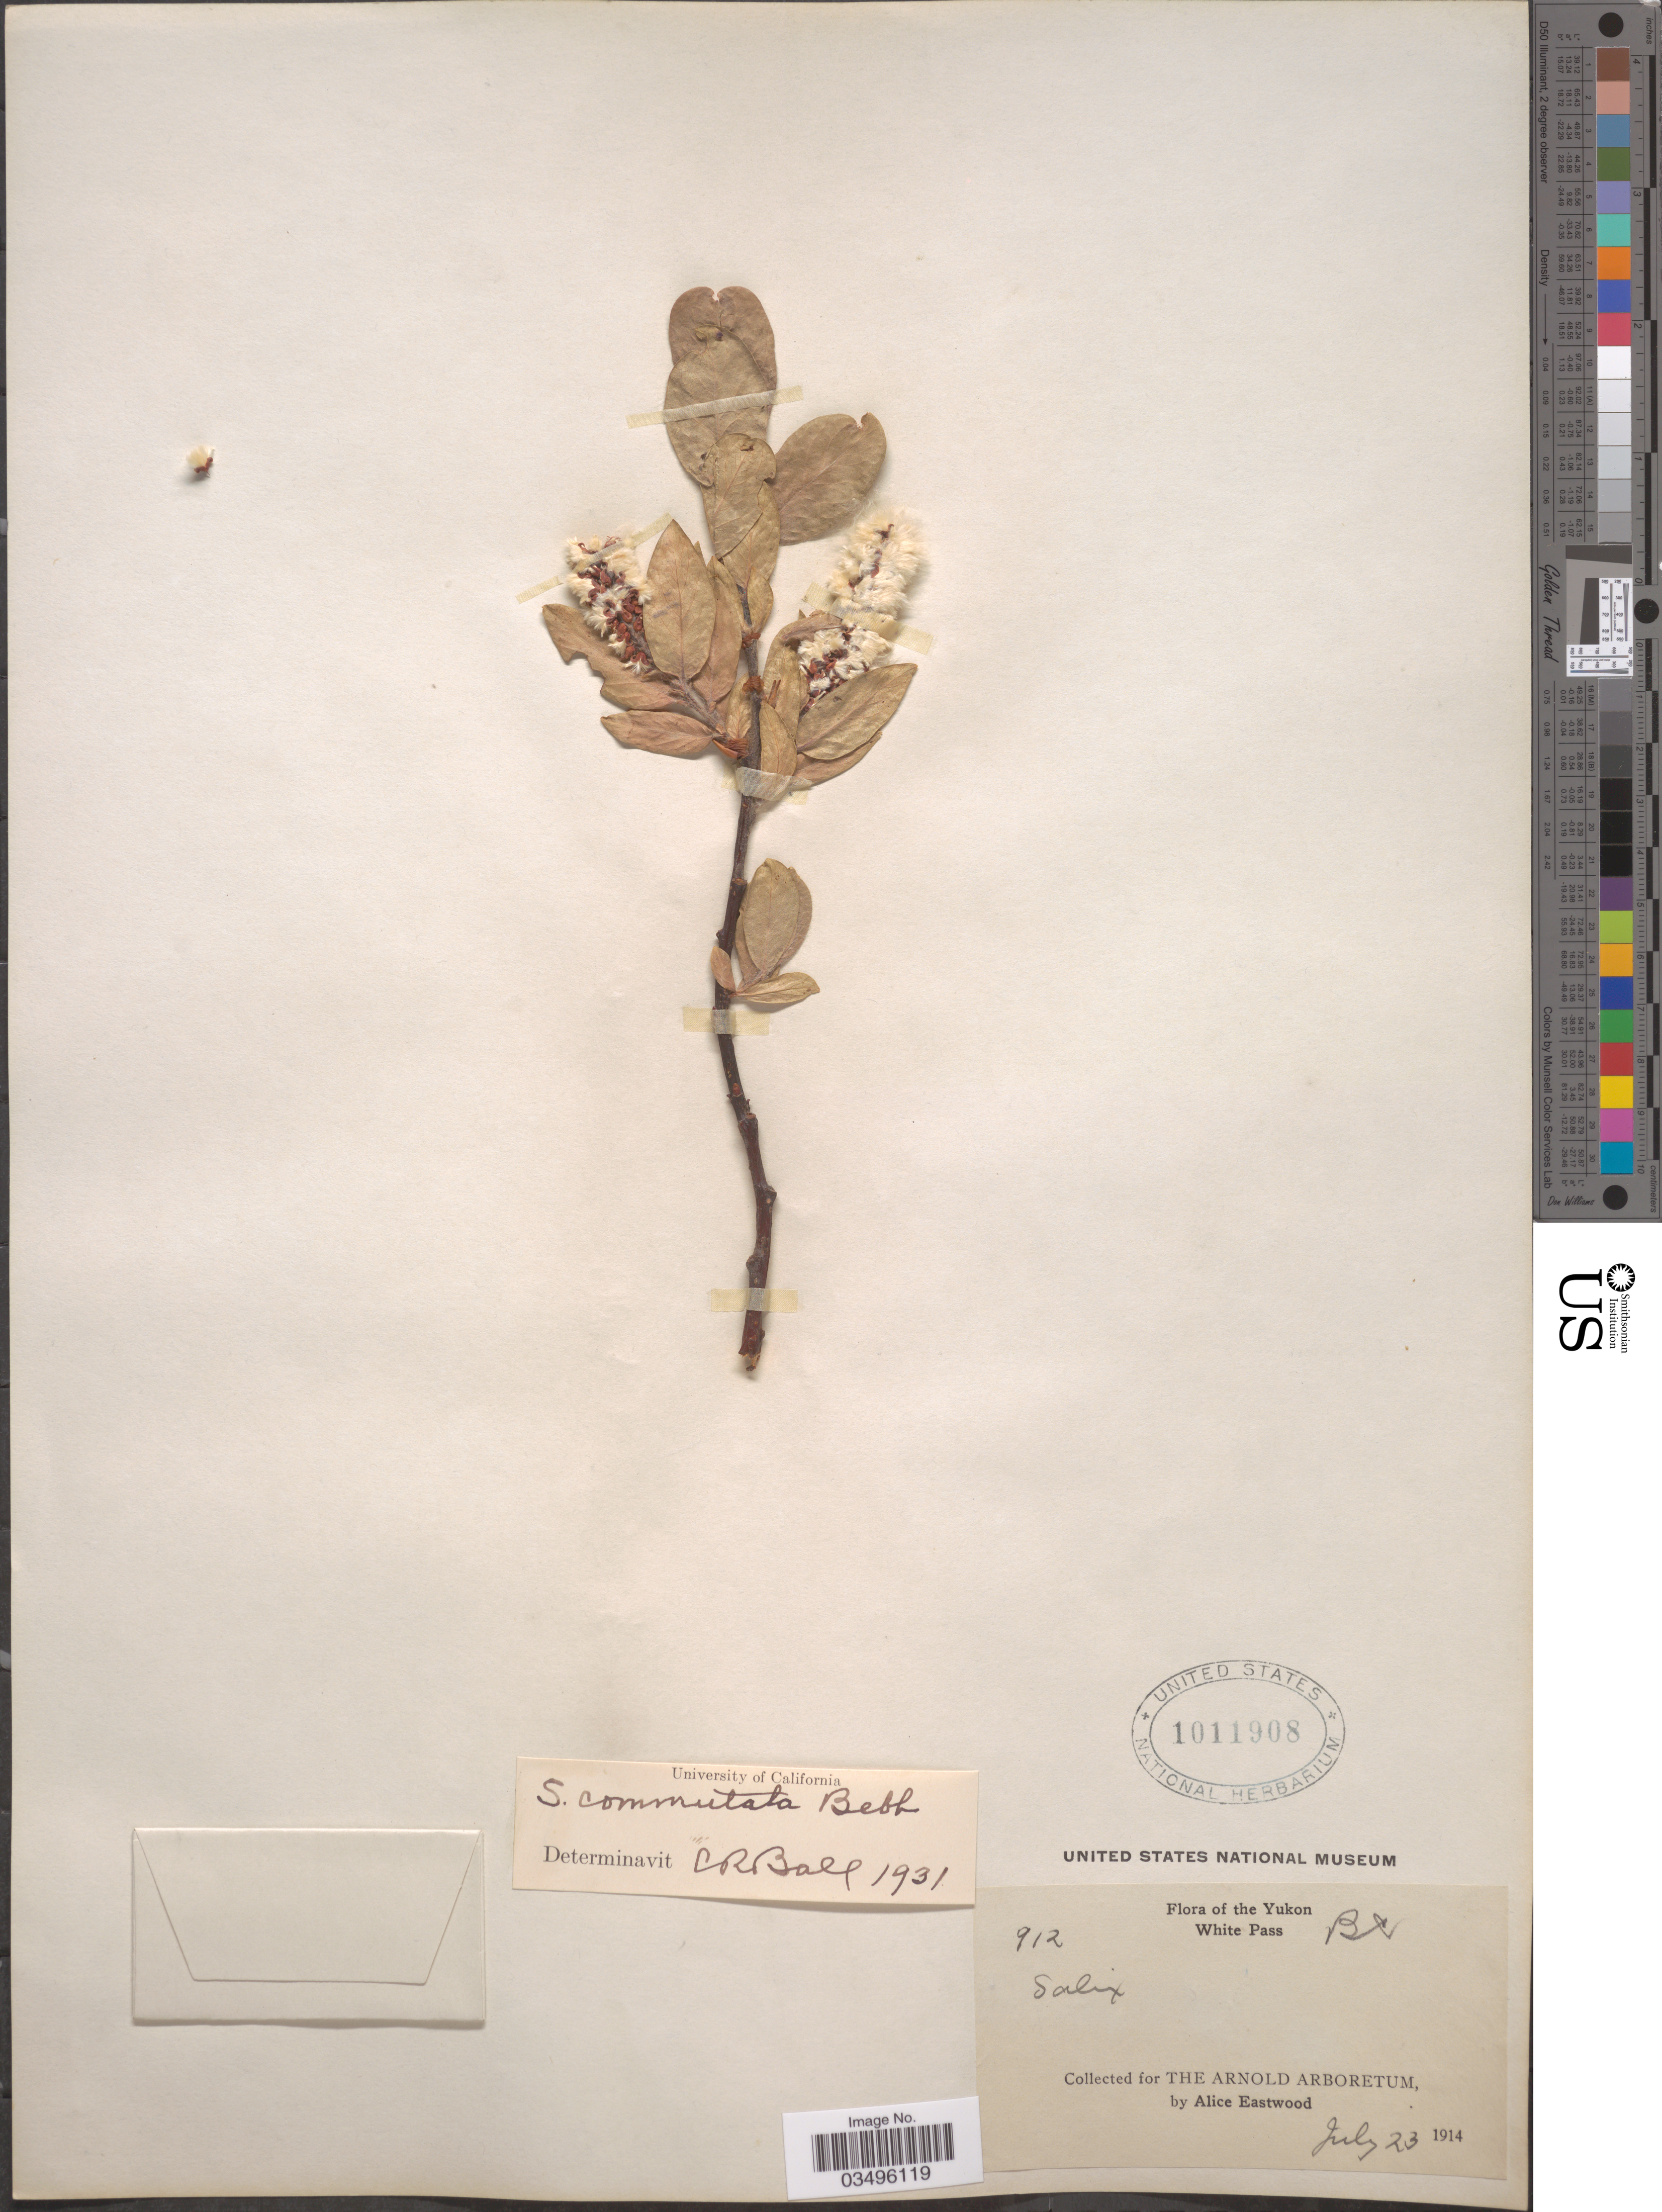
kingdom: Plantae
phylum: Tracheophyta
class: Magnoliopsida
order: Malpighiales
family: Salicaceae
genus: Salix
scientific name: Salix commutata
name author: Bebb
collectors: A. Eastwood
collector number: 912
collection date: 1914-07-23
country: Canada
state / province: British Columbia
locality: The Yukon. White Pass.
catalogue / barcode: US 1011908